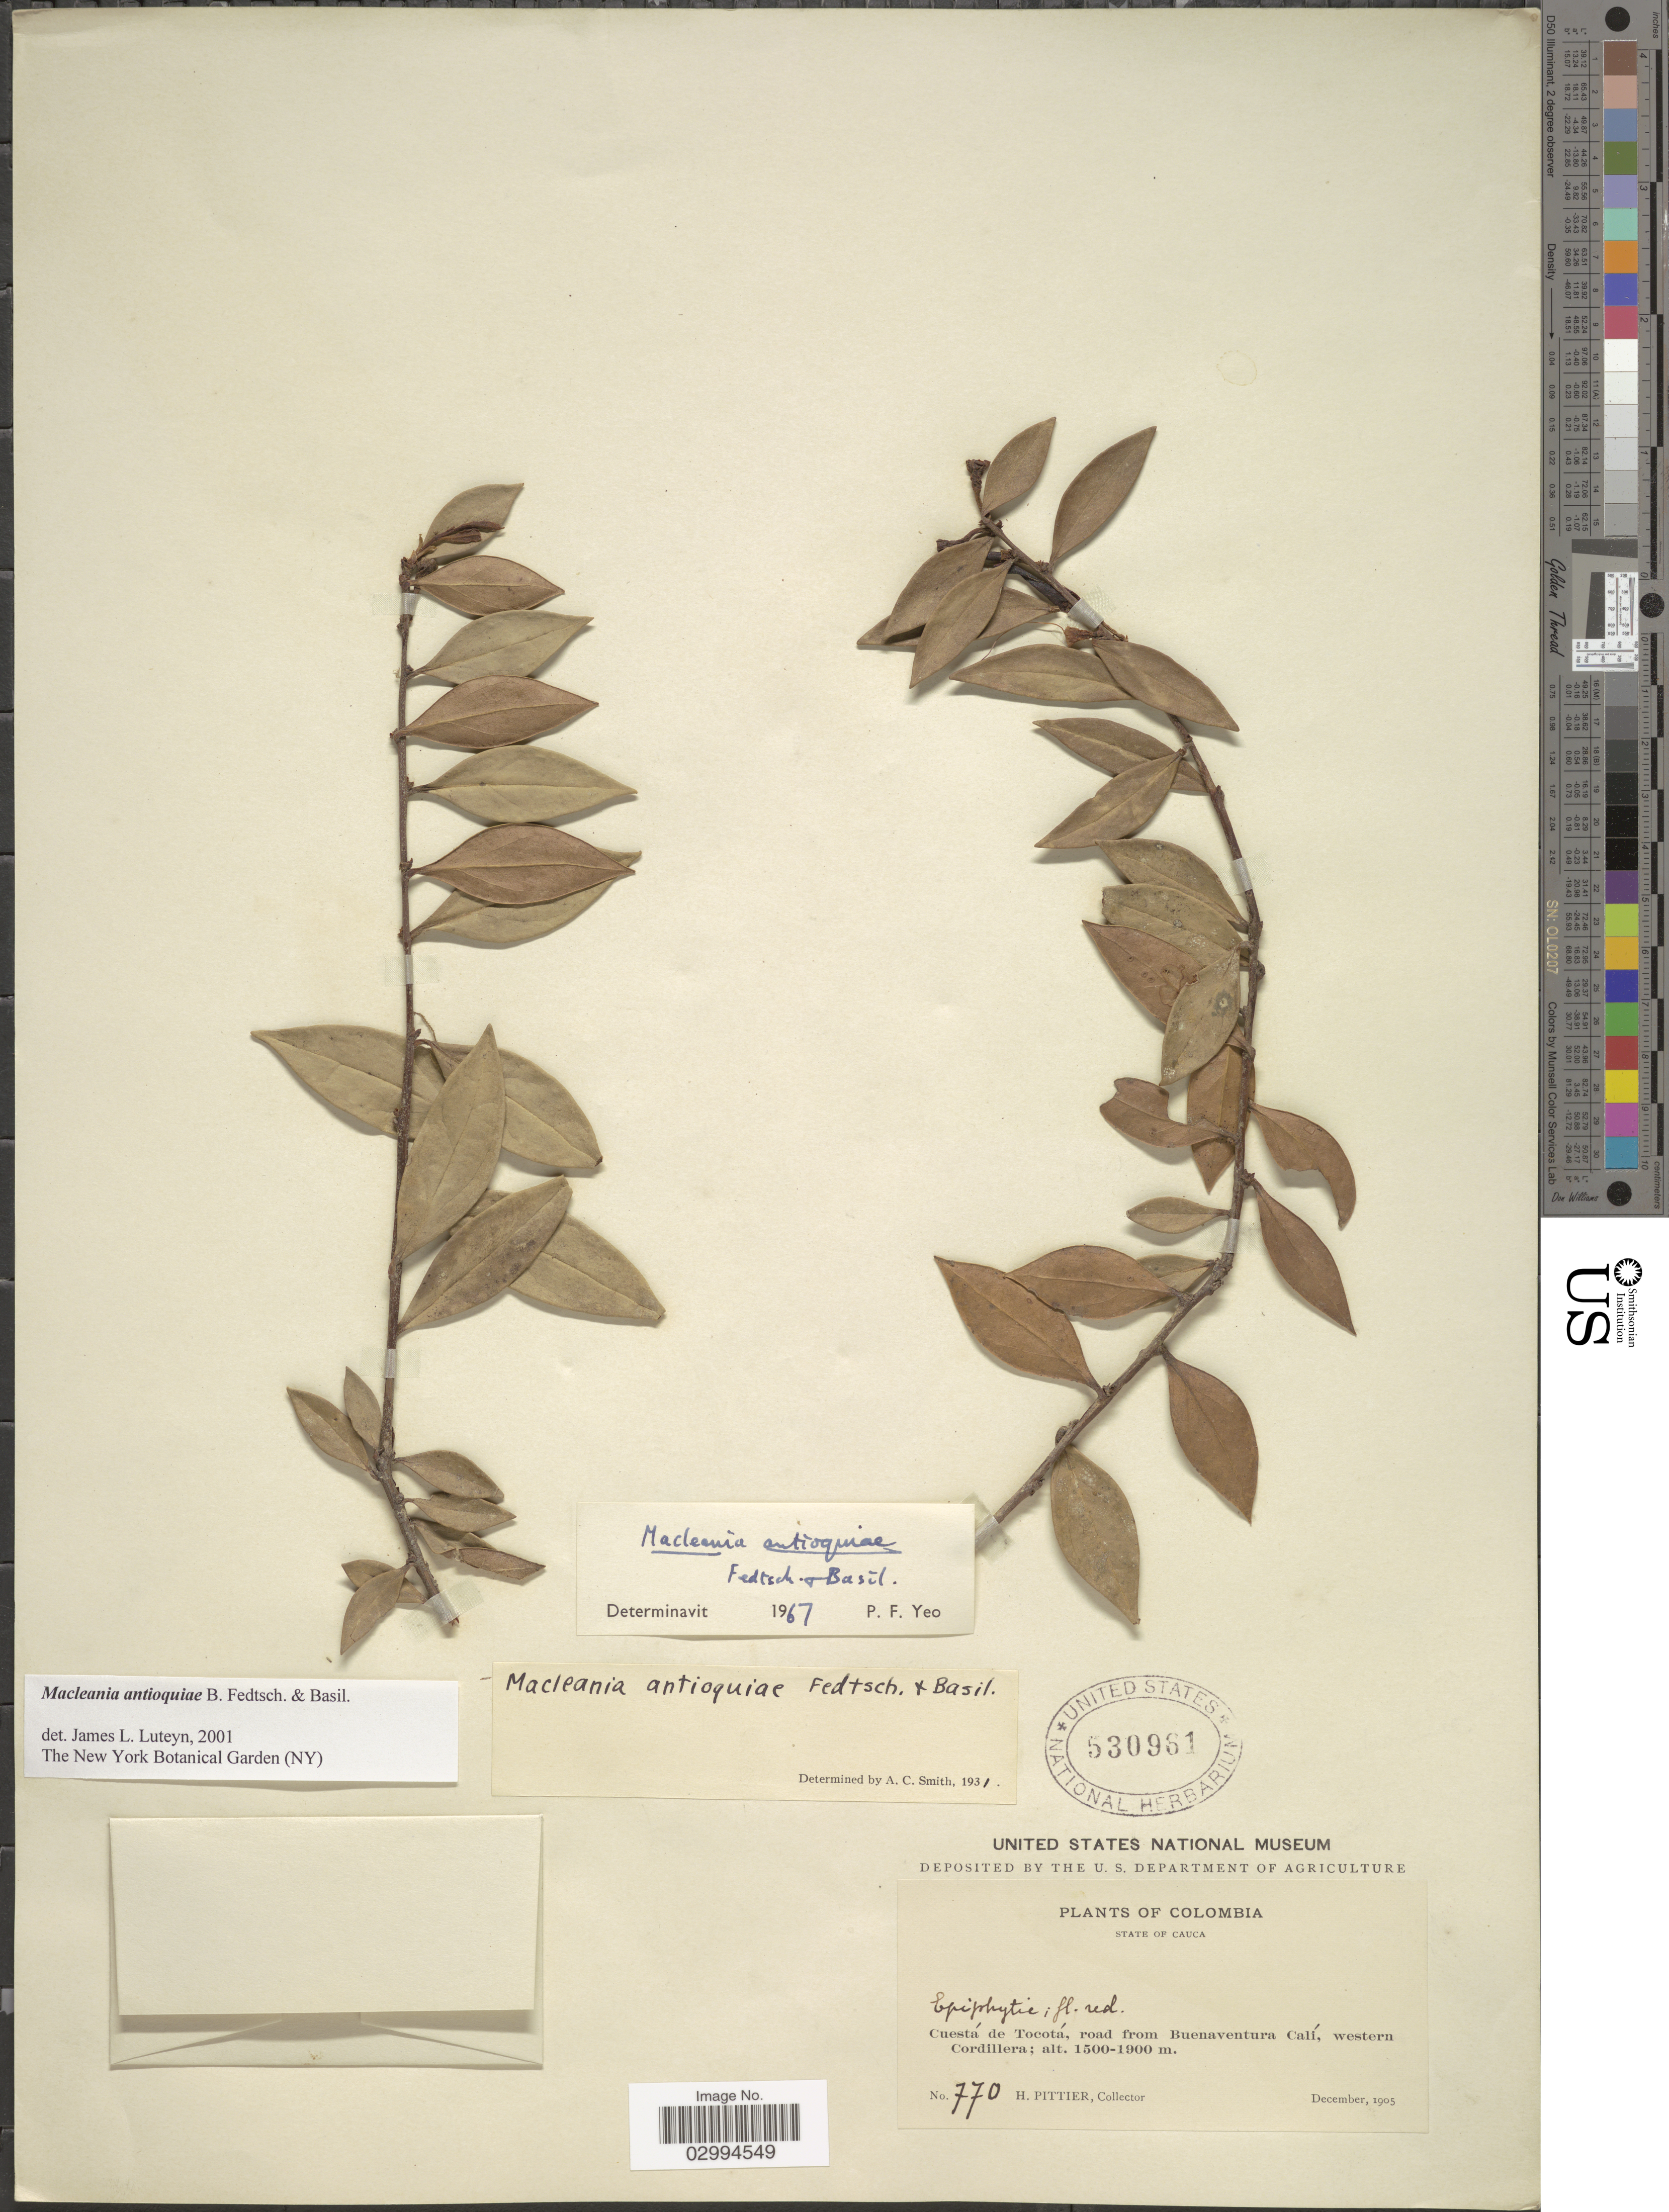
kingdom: Plantae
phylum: Tracheophyta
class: Magnoliopsida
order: Ericales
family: Ericaceae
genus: Macleania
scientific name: Macleania antioquiae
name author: B. Fedtsch. & Basilevskaja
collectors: H. F. Pittier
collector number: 770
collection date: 1905-12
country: Colombia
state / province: Cauca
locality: Cuestá de Tocotá, road from Buenaventura Calí, western Cordillera.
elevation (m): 1500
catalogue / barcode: US 530961